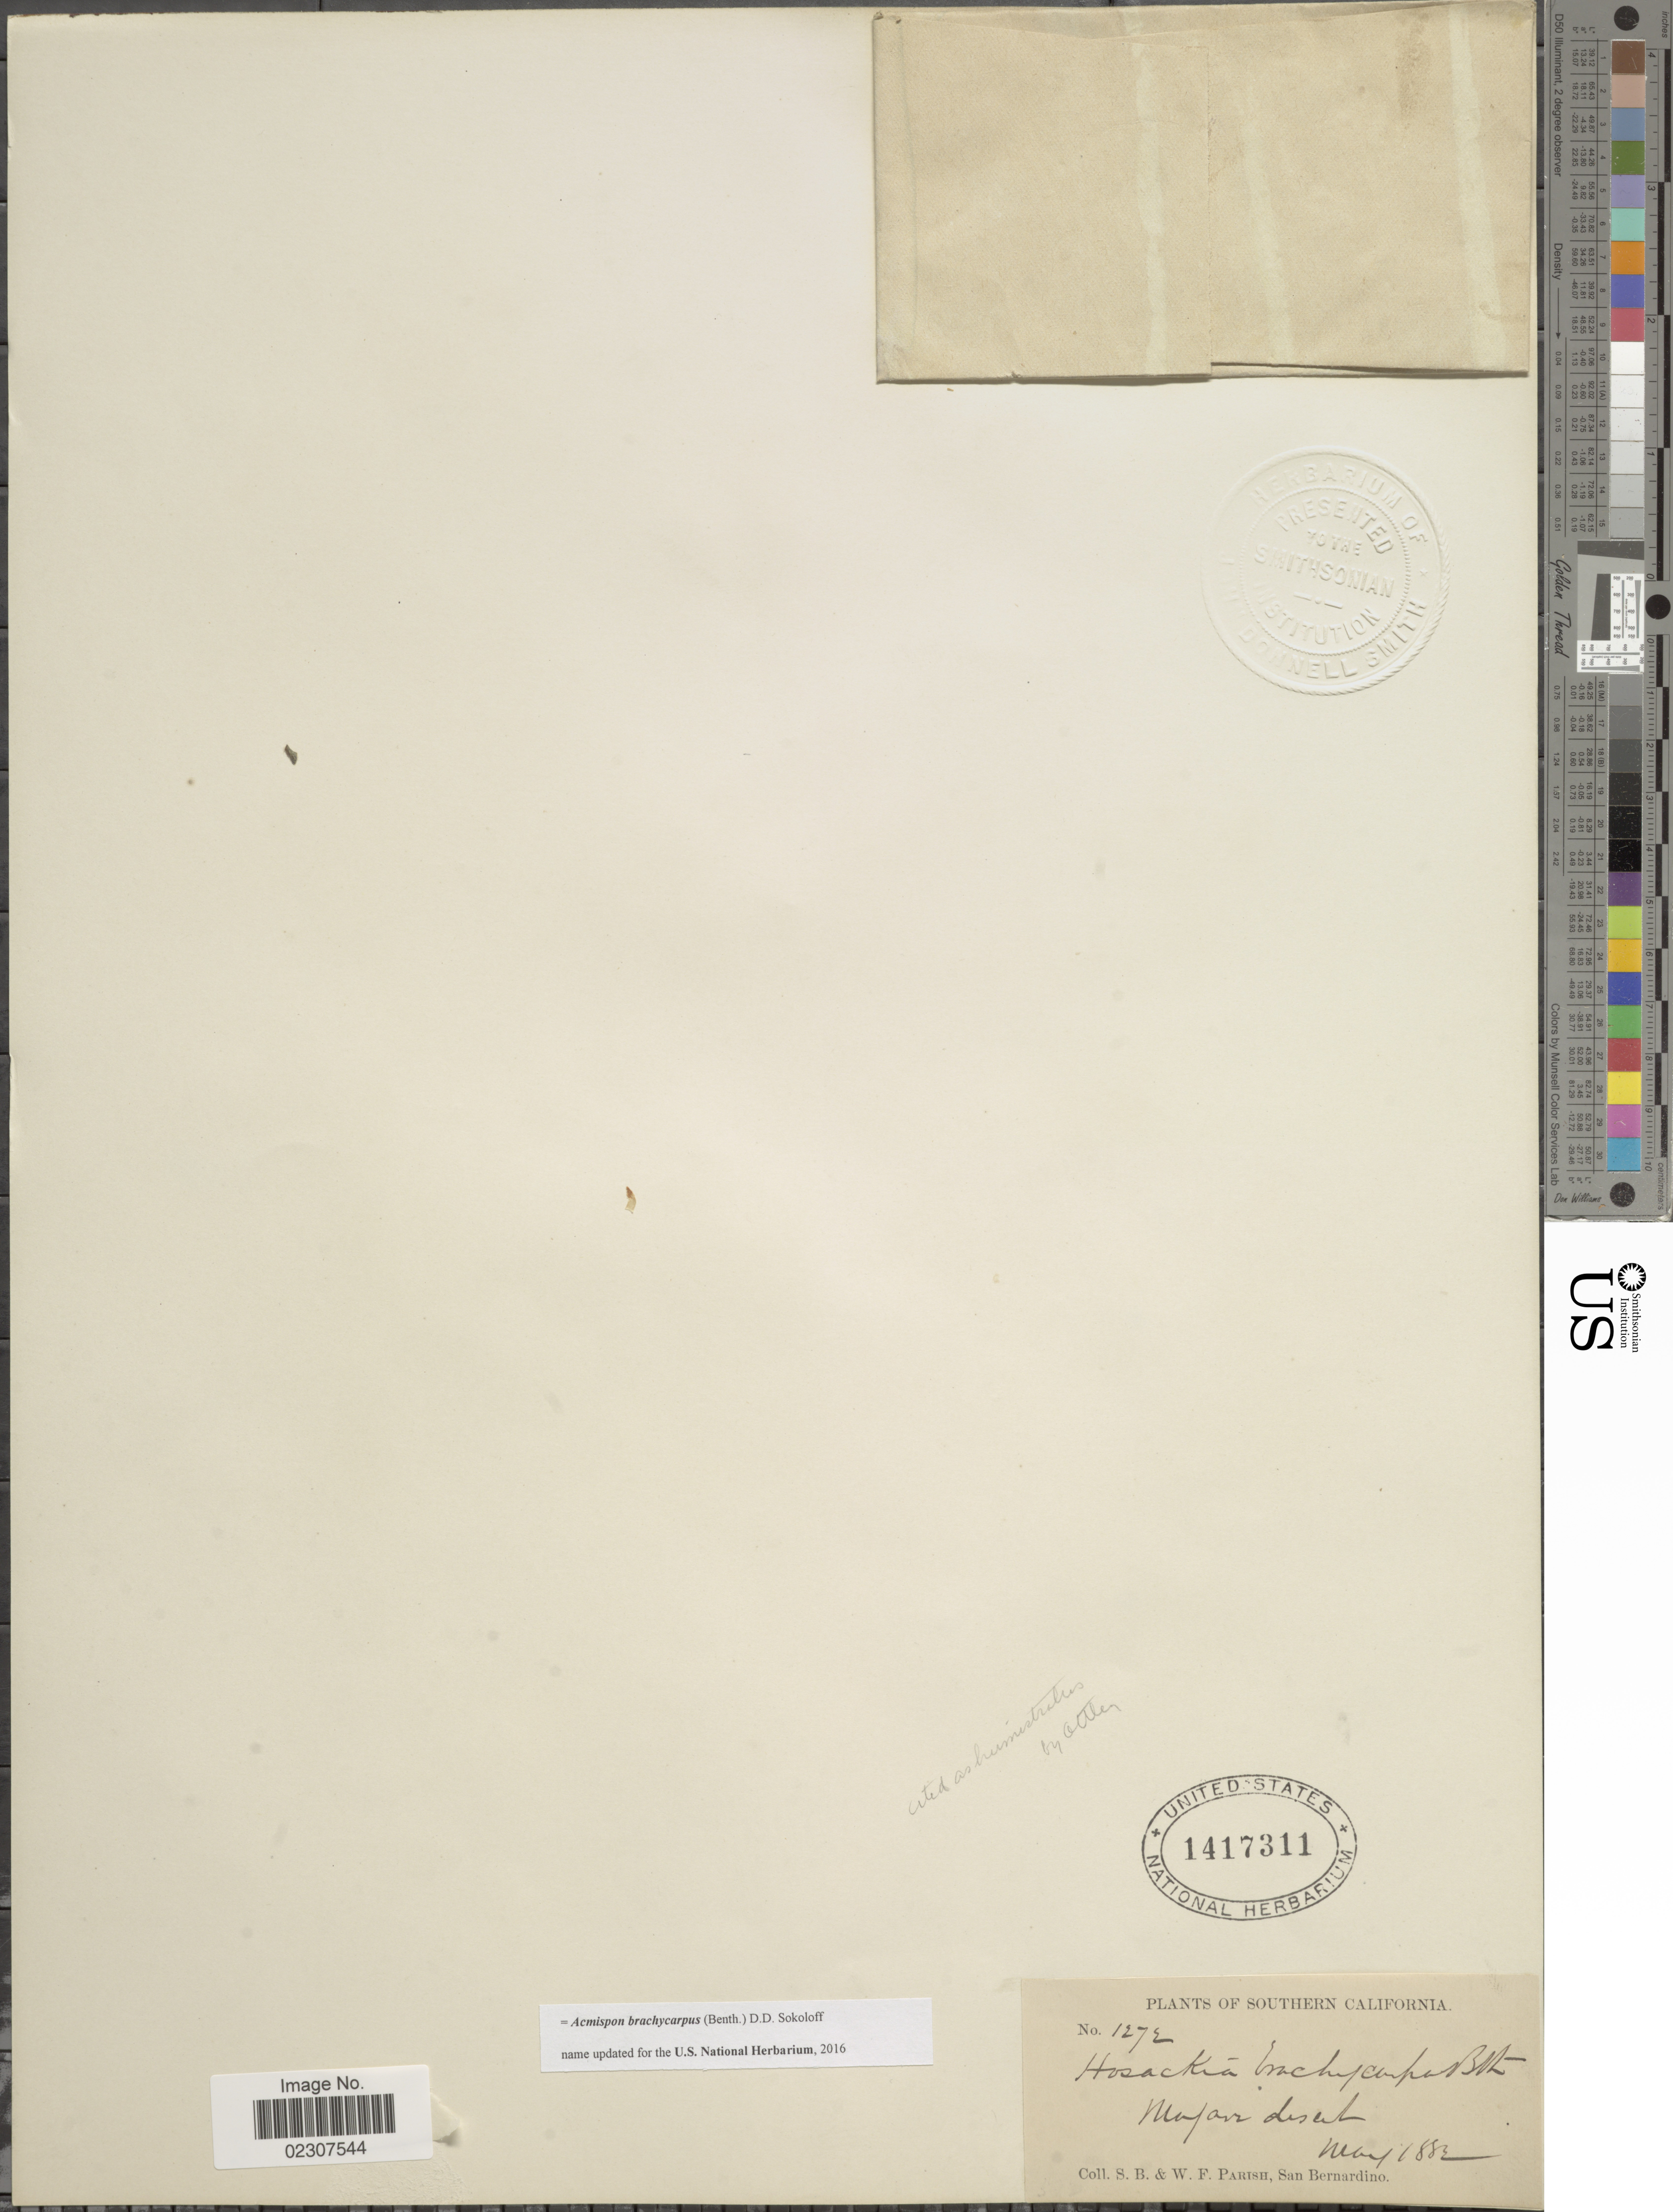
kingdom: Plantae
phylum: Tracheophyta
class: Magnoliopsida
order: Fabales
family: Fabaceae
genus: Acmispon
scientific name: Acmispon brachycarpus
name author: (Benth.) D.D. Sokoloff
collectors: S. B. Parish & W. F. Parish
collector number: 1272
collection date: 1882-05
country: United States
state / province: California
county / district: San Bernardino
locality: Southern California, Mojave desert.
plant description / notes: Corrected "Mofave desert" to "Mojave desert"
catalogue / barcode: US 1417311